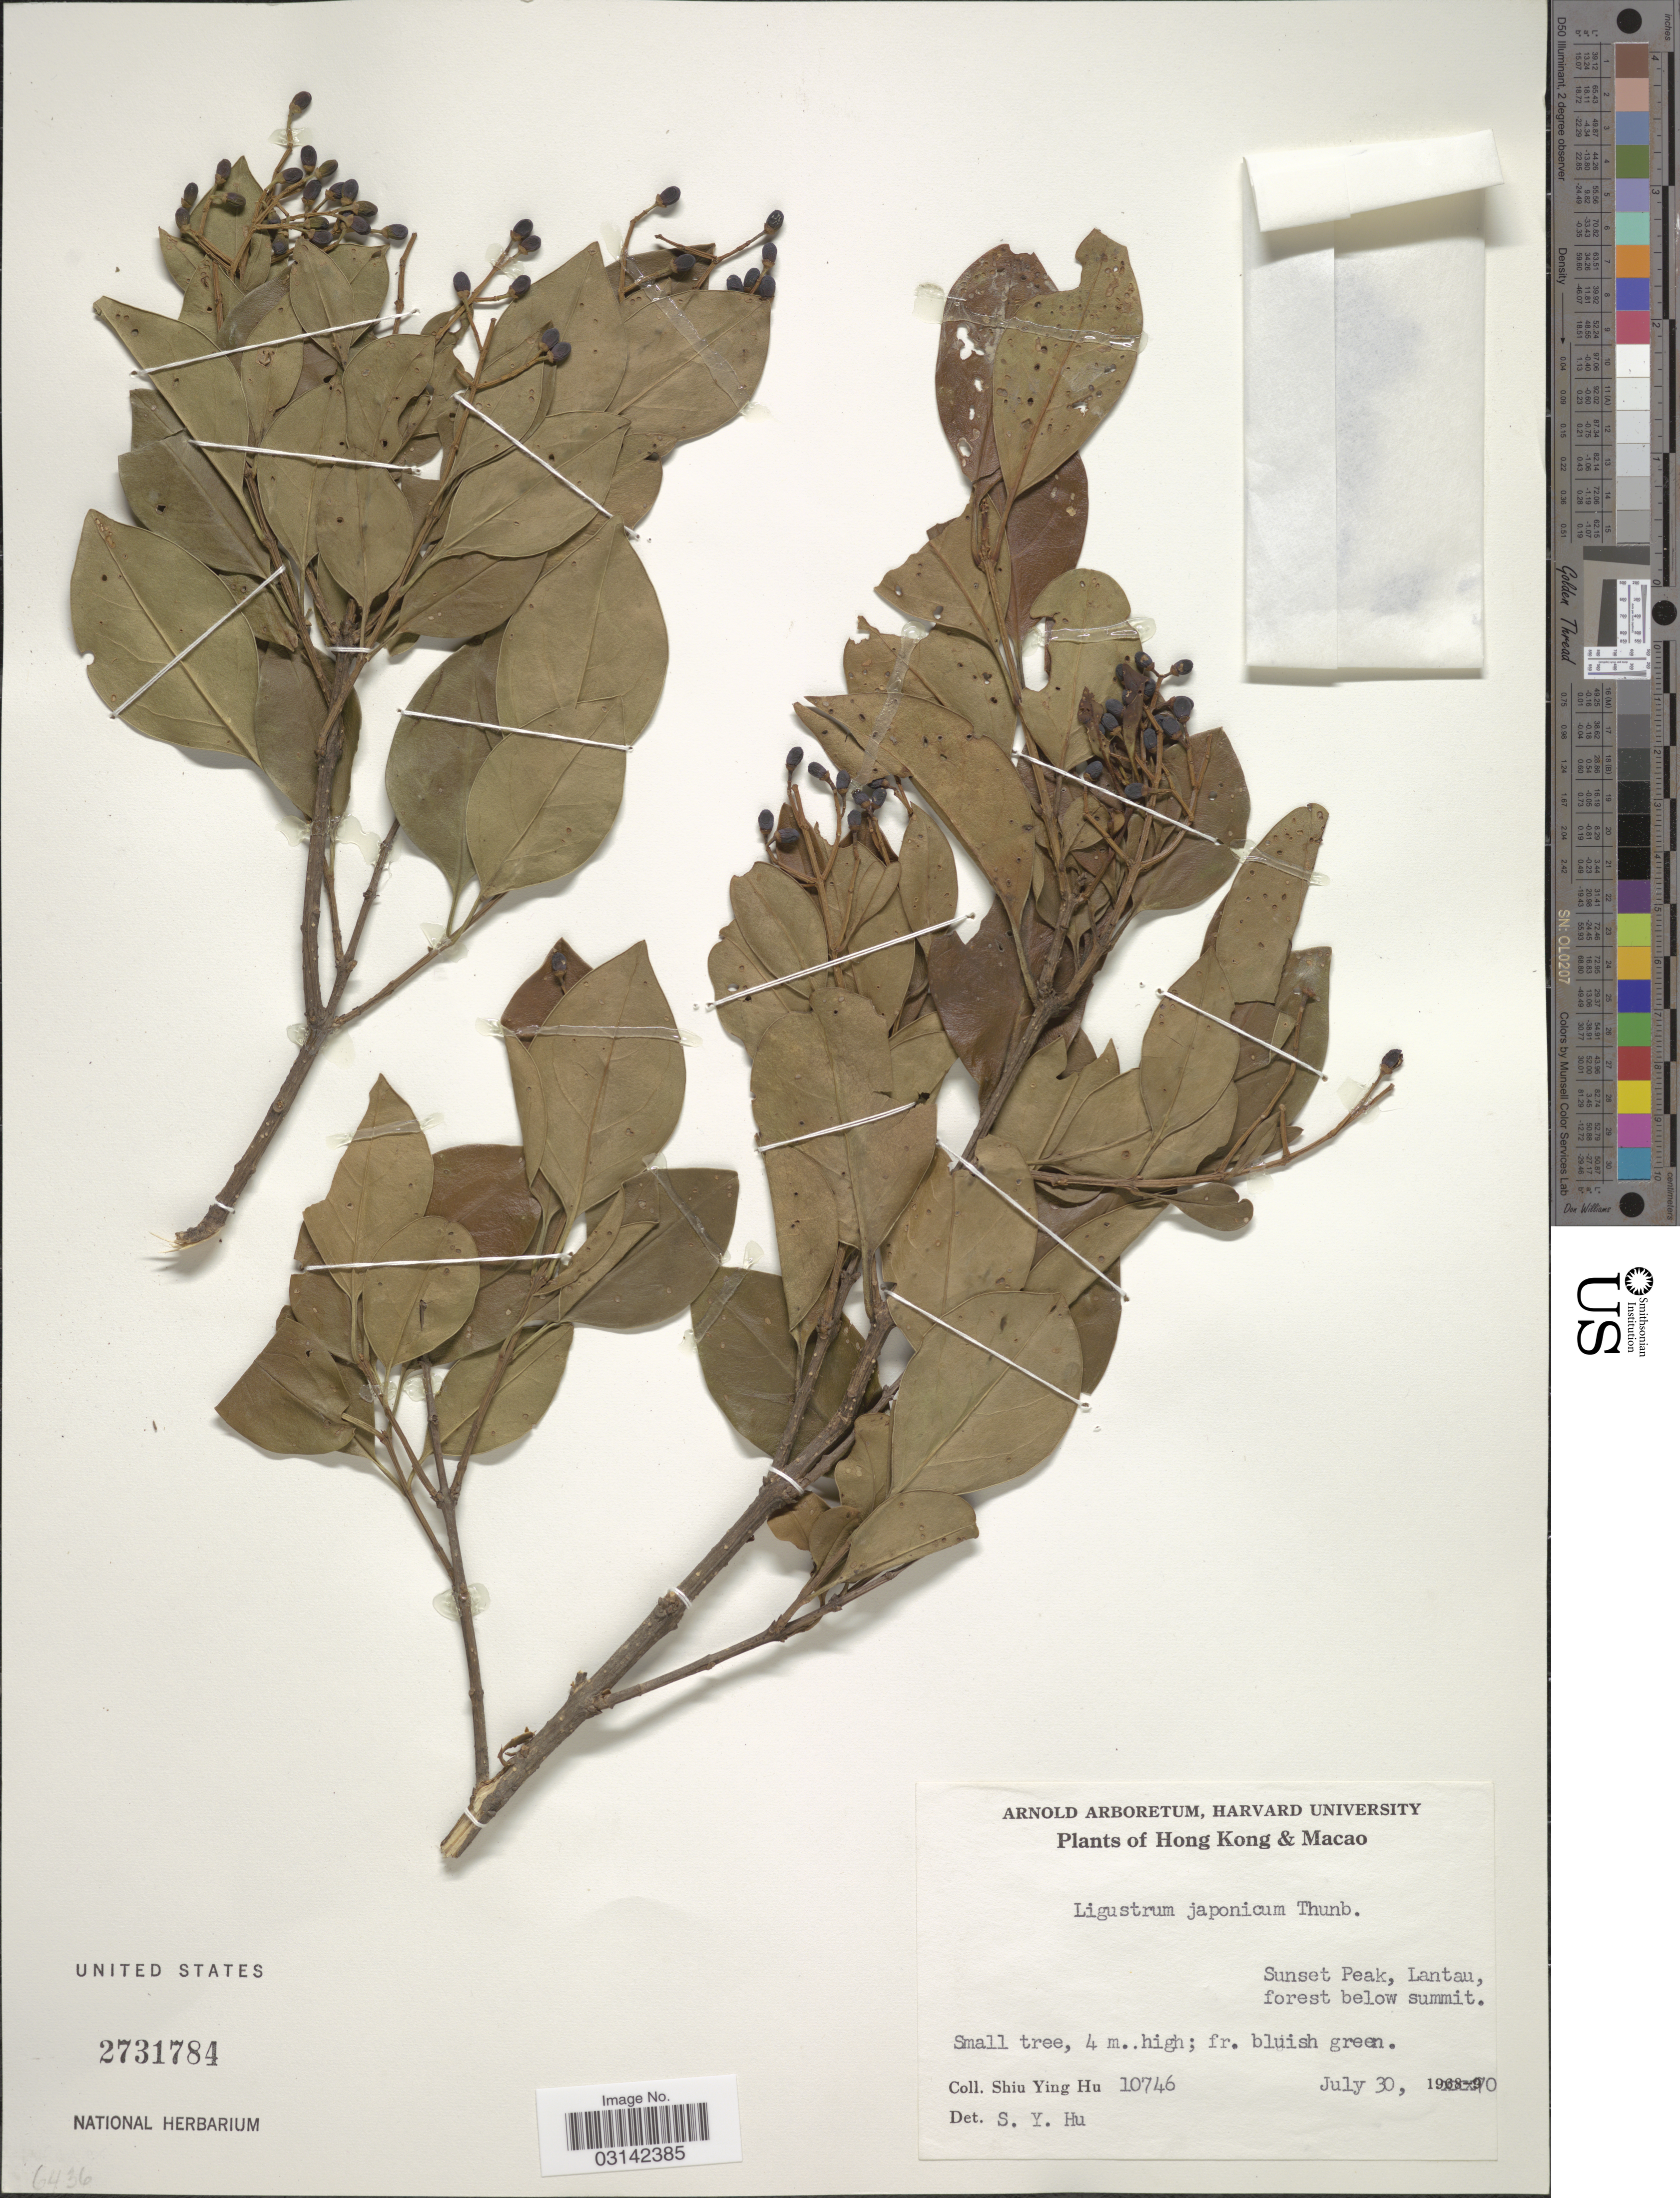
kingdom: Plantae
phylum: Tracheophyta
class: Magnoliopsida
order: Lamiales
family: Oleaceae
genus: Ligustrum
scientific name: Ligustrum japonicum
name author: Thunb.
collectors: S. Y. Hu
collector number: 10746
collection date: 1970-07-30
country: China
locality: Hong Kong & Macao, Sunset Peak, Lantau, forest below summit.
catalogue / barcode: US 2731784